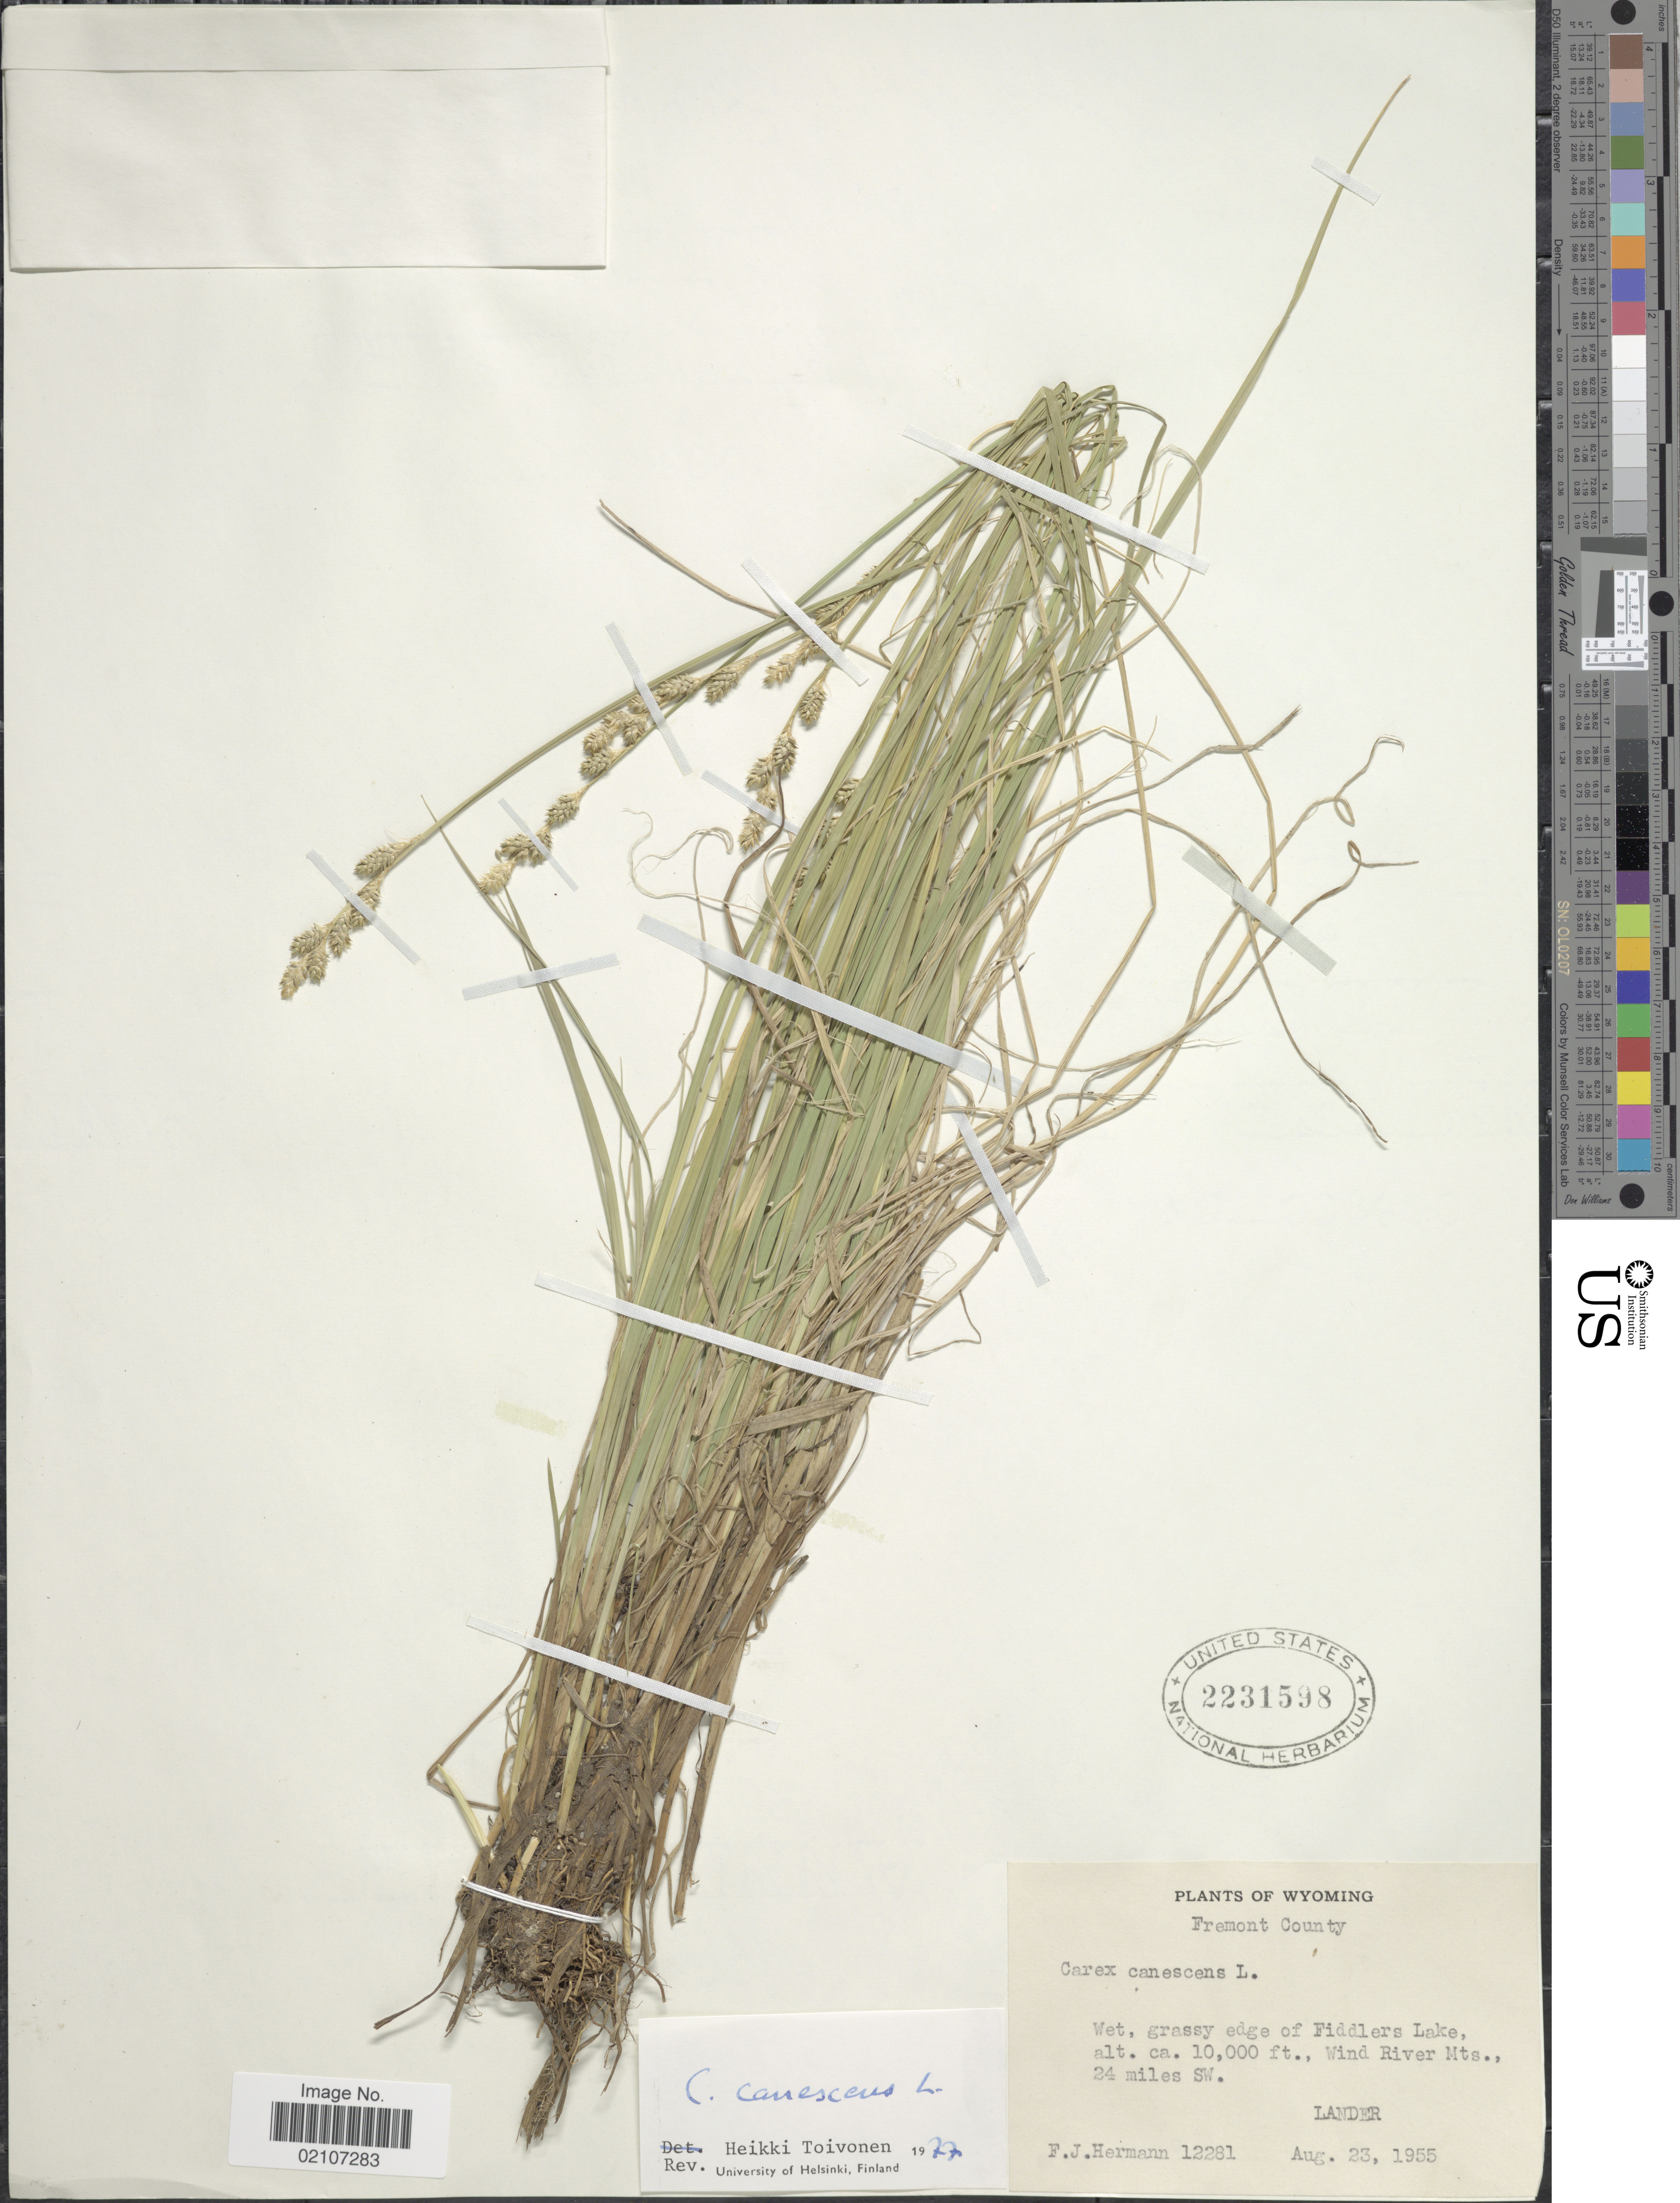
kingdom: Plantae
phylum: Tracheophyta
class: Liliopsida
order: Poales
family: Cyperaceae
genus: Carex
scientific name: Carex canescens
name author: L.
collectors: F. J. Hermann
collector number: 12281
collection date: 1955-08-23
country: United States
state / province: Wyoming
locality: Fremont County. Wet, grassy edge of Fiddlers Lake, Wind River mts., 24 miles SW. Lander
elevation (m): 3048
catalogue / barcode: US 2231598